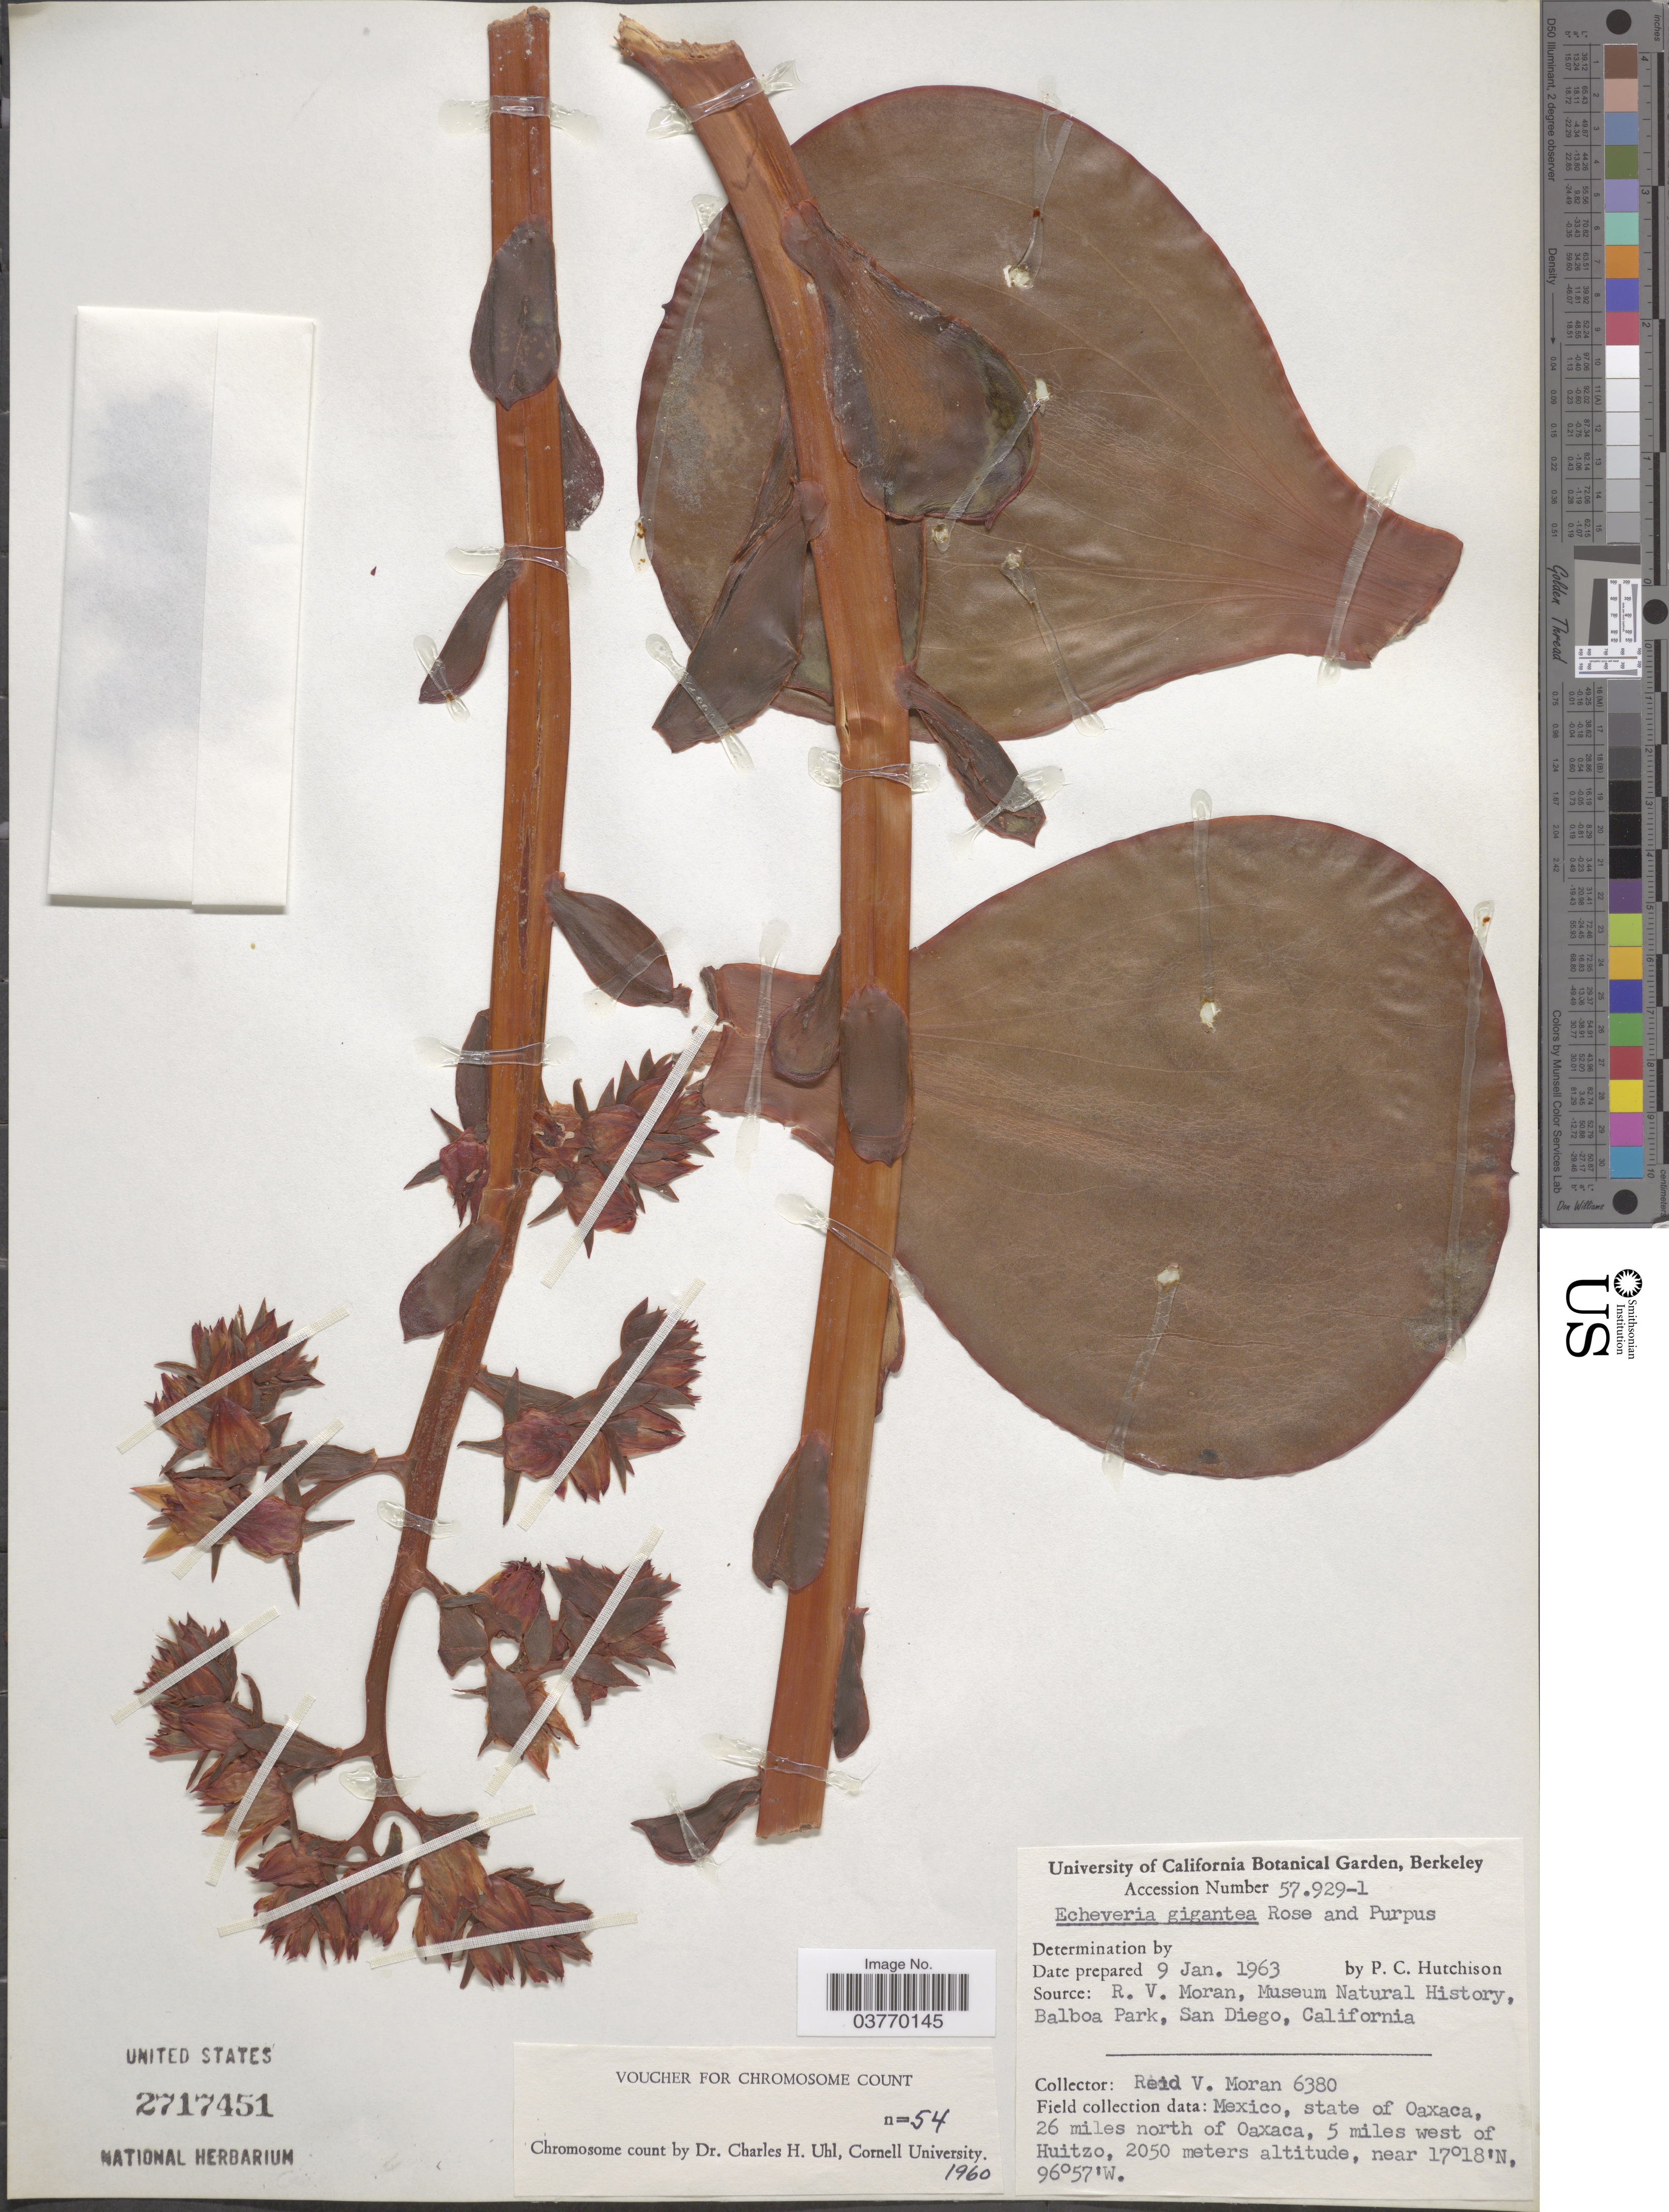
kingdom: Plantae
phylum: Tracheophyta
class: Magnoliopsida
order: Saxifragales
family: Crassulaceae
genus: Echeveria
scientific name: Echeveria gigantea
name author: Rose & Purpus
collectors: P. C. Hutchison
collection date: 1963-01-09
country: United States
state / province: California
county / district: Alameda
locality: University of California Botanical Garden, Berkeley.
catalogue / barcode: US 2717451